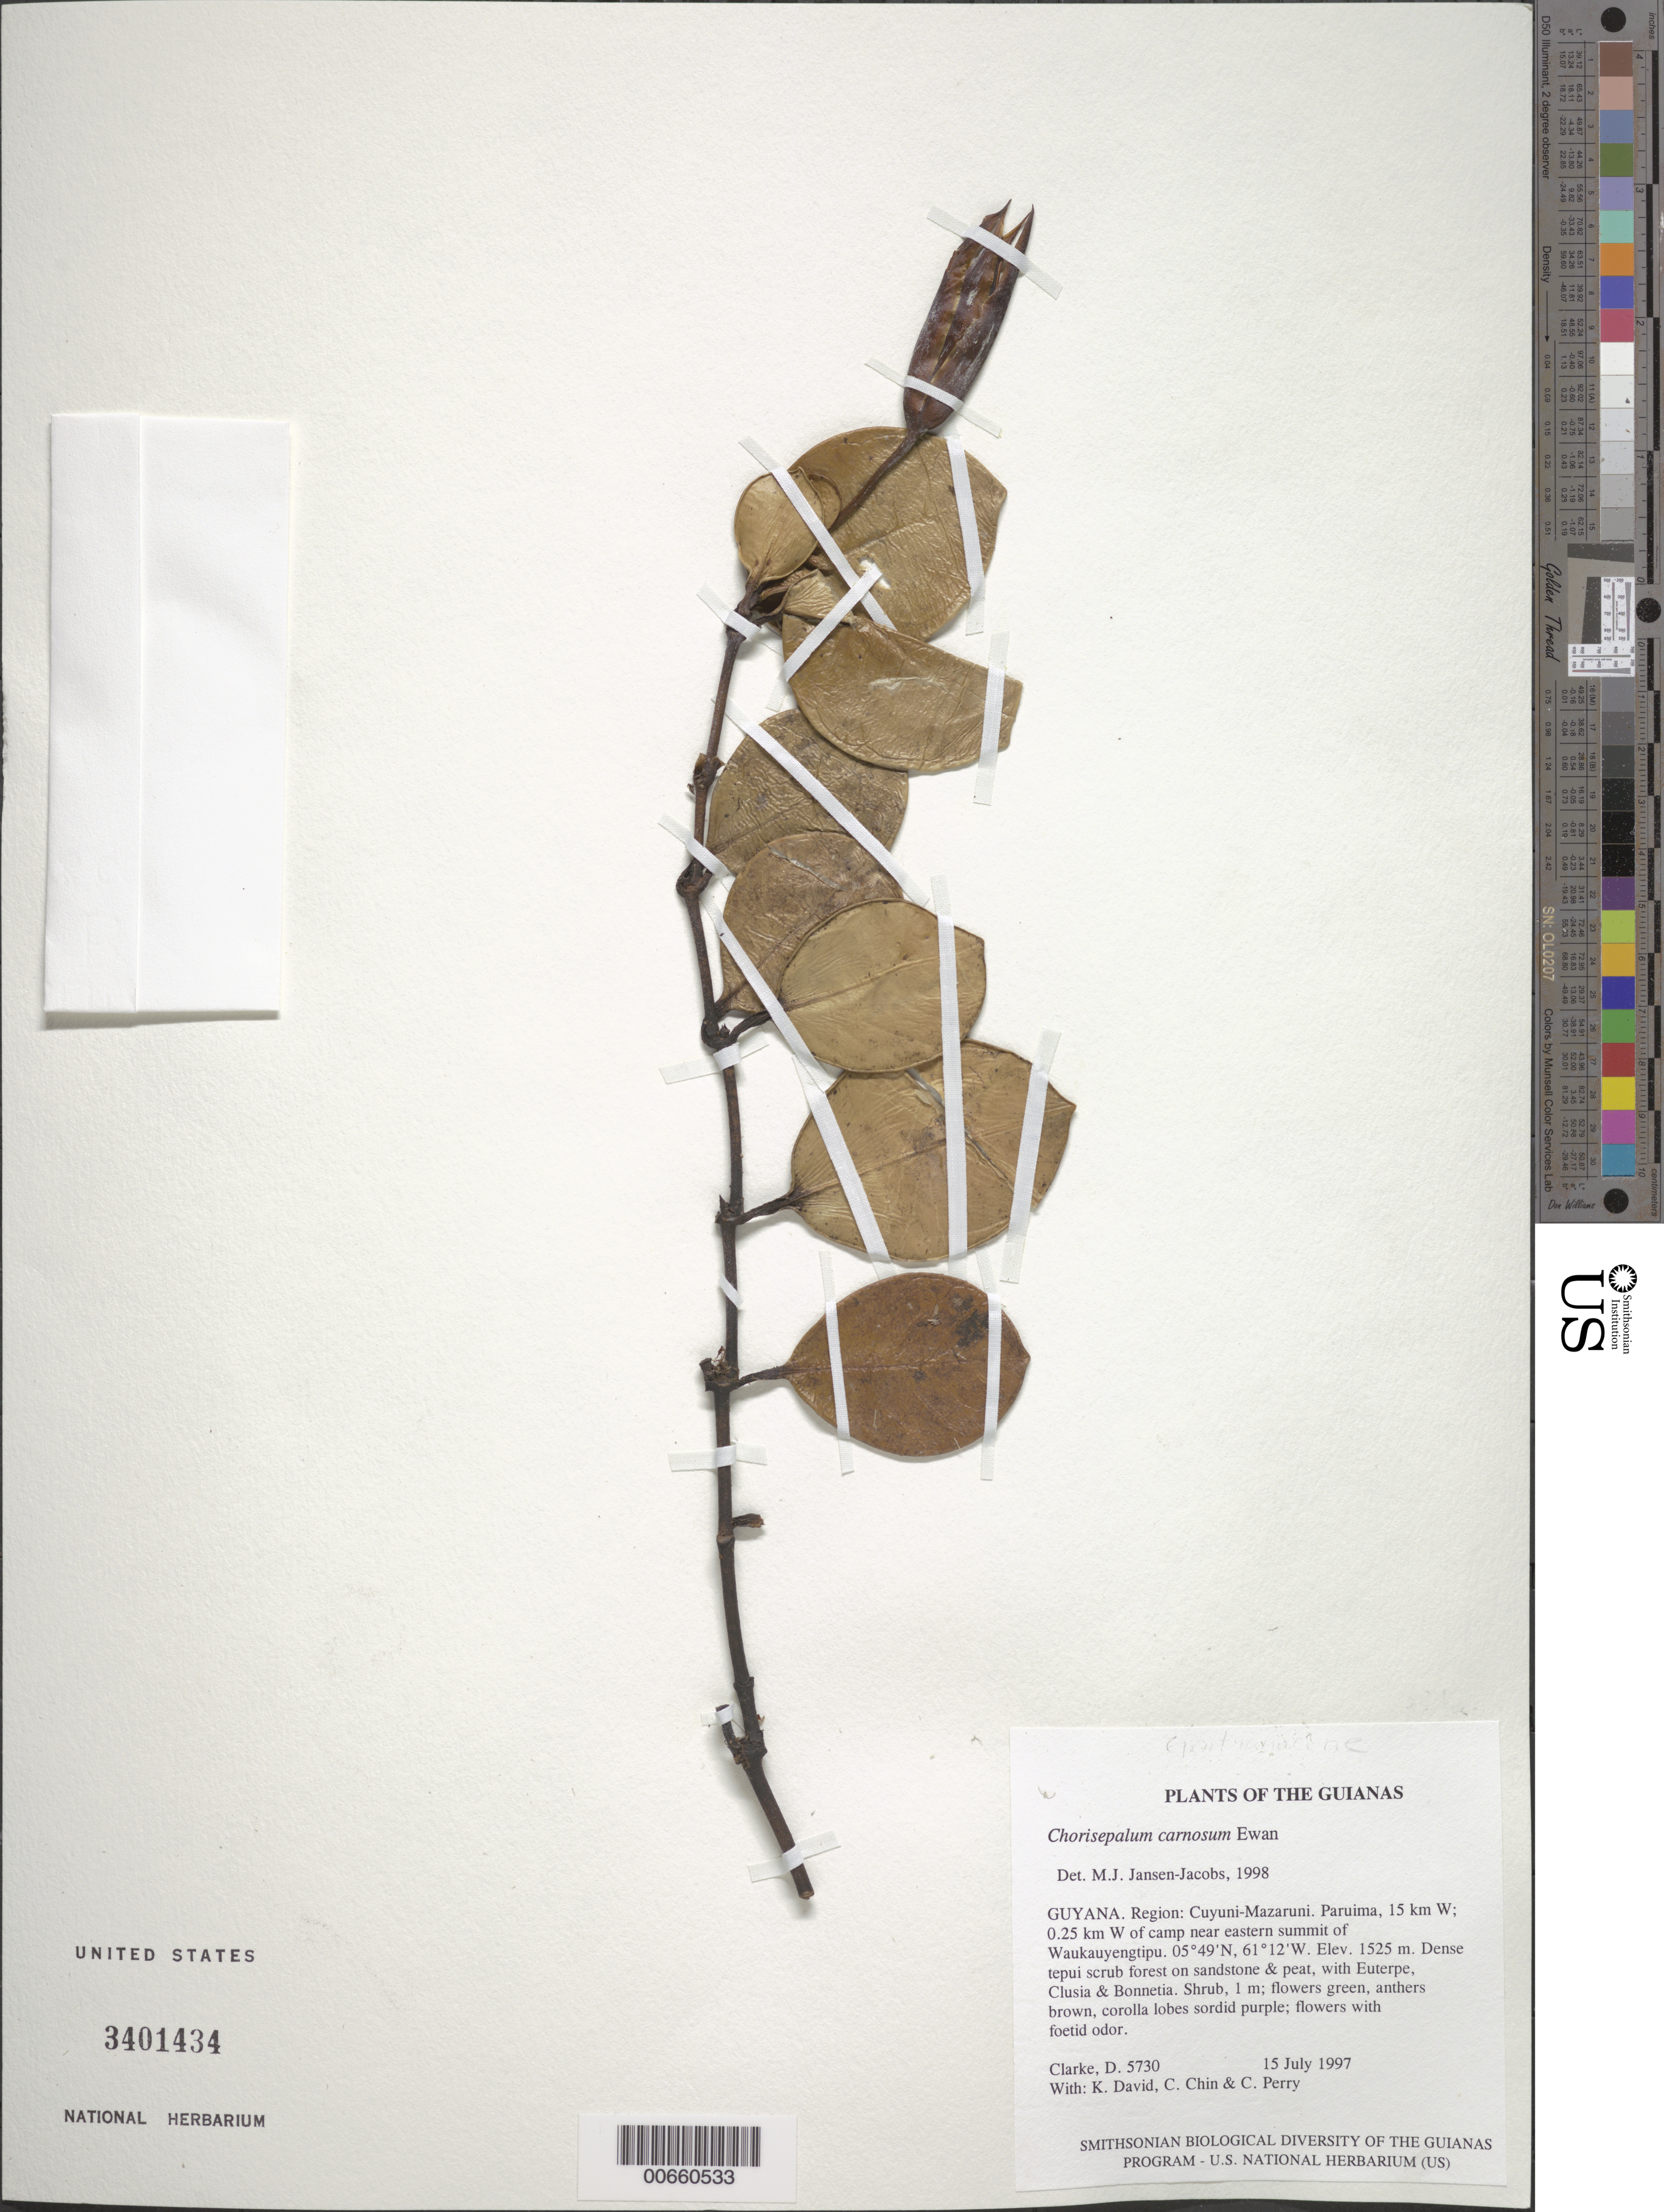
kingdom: Plantae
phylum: Tracheophyta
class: Magnoliopsida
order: Gentianales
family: Gentianaceae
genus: Chorisepalum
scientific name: Chorisepalum carnosum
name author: Ewan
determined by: Jansen-Jacobs, M. J., (U), Nationaal Herbarium Nederland, Utrecht University branch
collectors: H. D. Clarke, K. David, C. Chin & C. Perry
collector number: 5730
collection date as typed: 15 July 1997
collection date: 1997-07-15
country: Guyana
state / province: Cuyuni-Mazaruni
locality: Paruima, 15 km W; 0.25 km W of camp near eastern summit of Waukauyengtipu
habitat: Dense tepui scrub forest on sandstone & peat, with Euterpe, Clusia & Bonnetia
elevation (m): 1525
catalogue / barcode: US 3401434